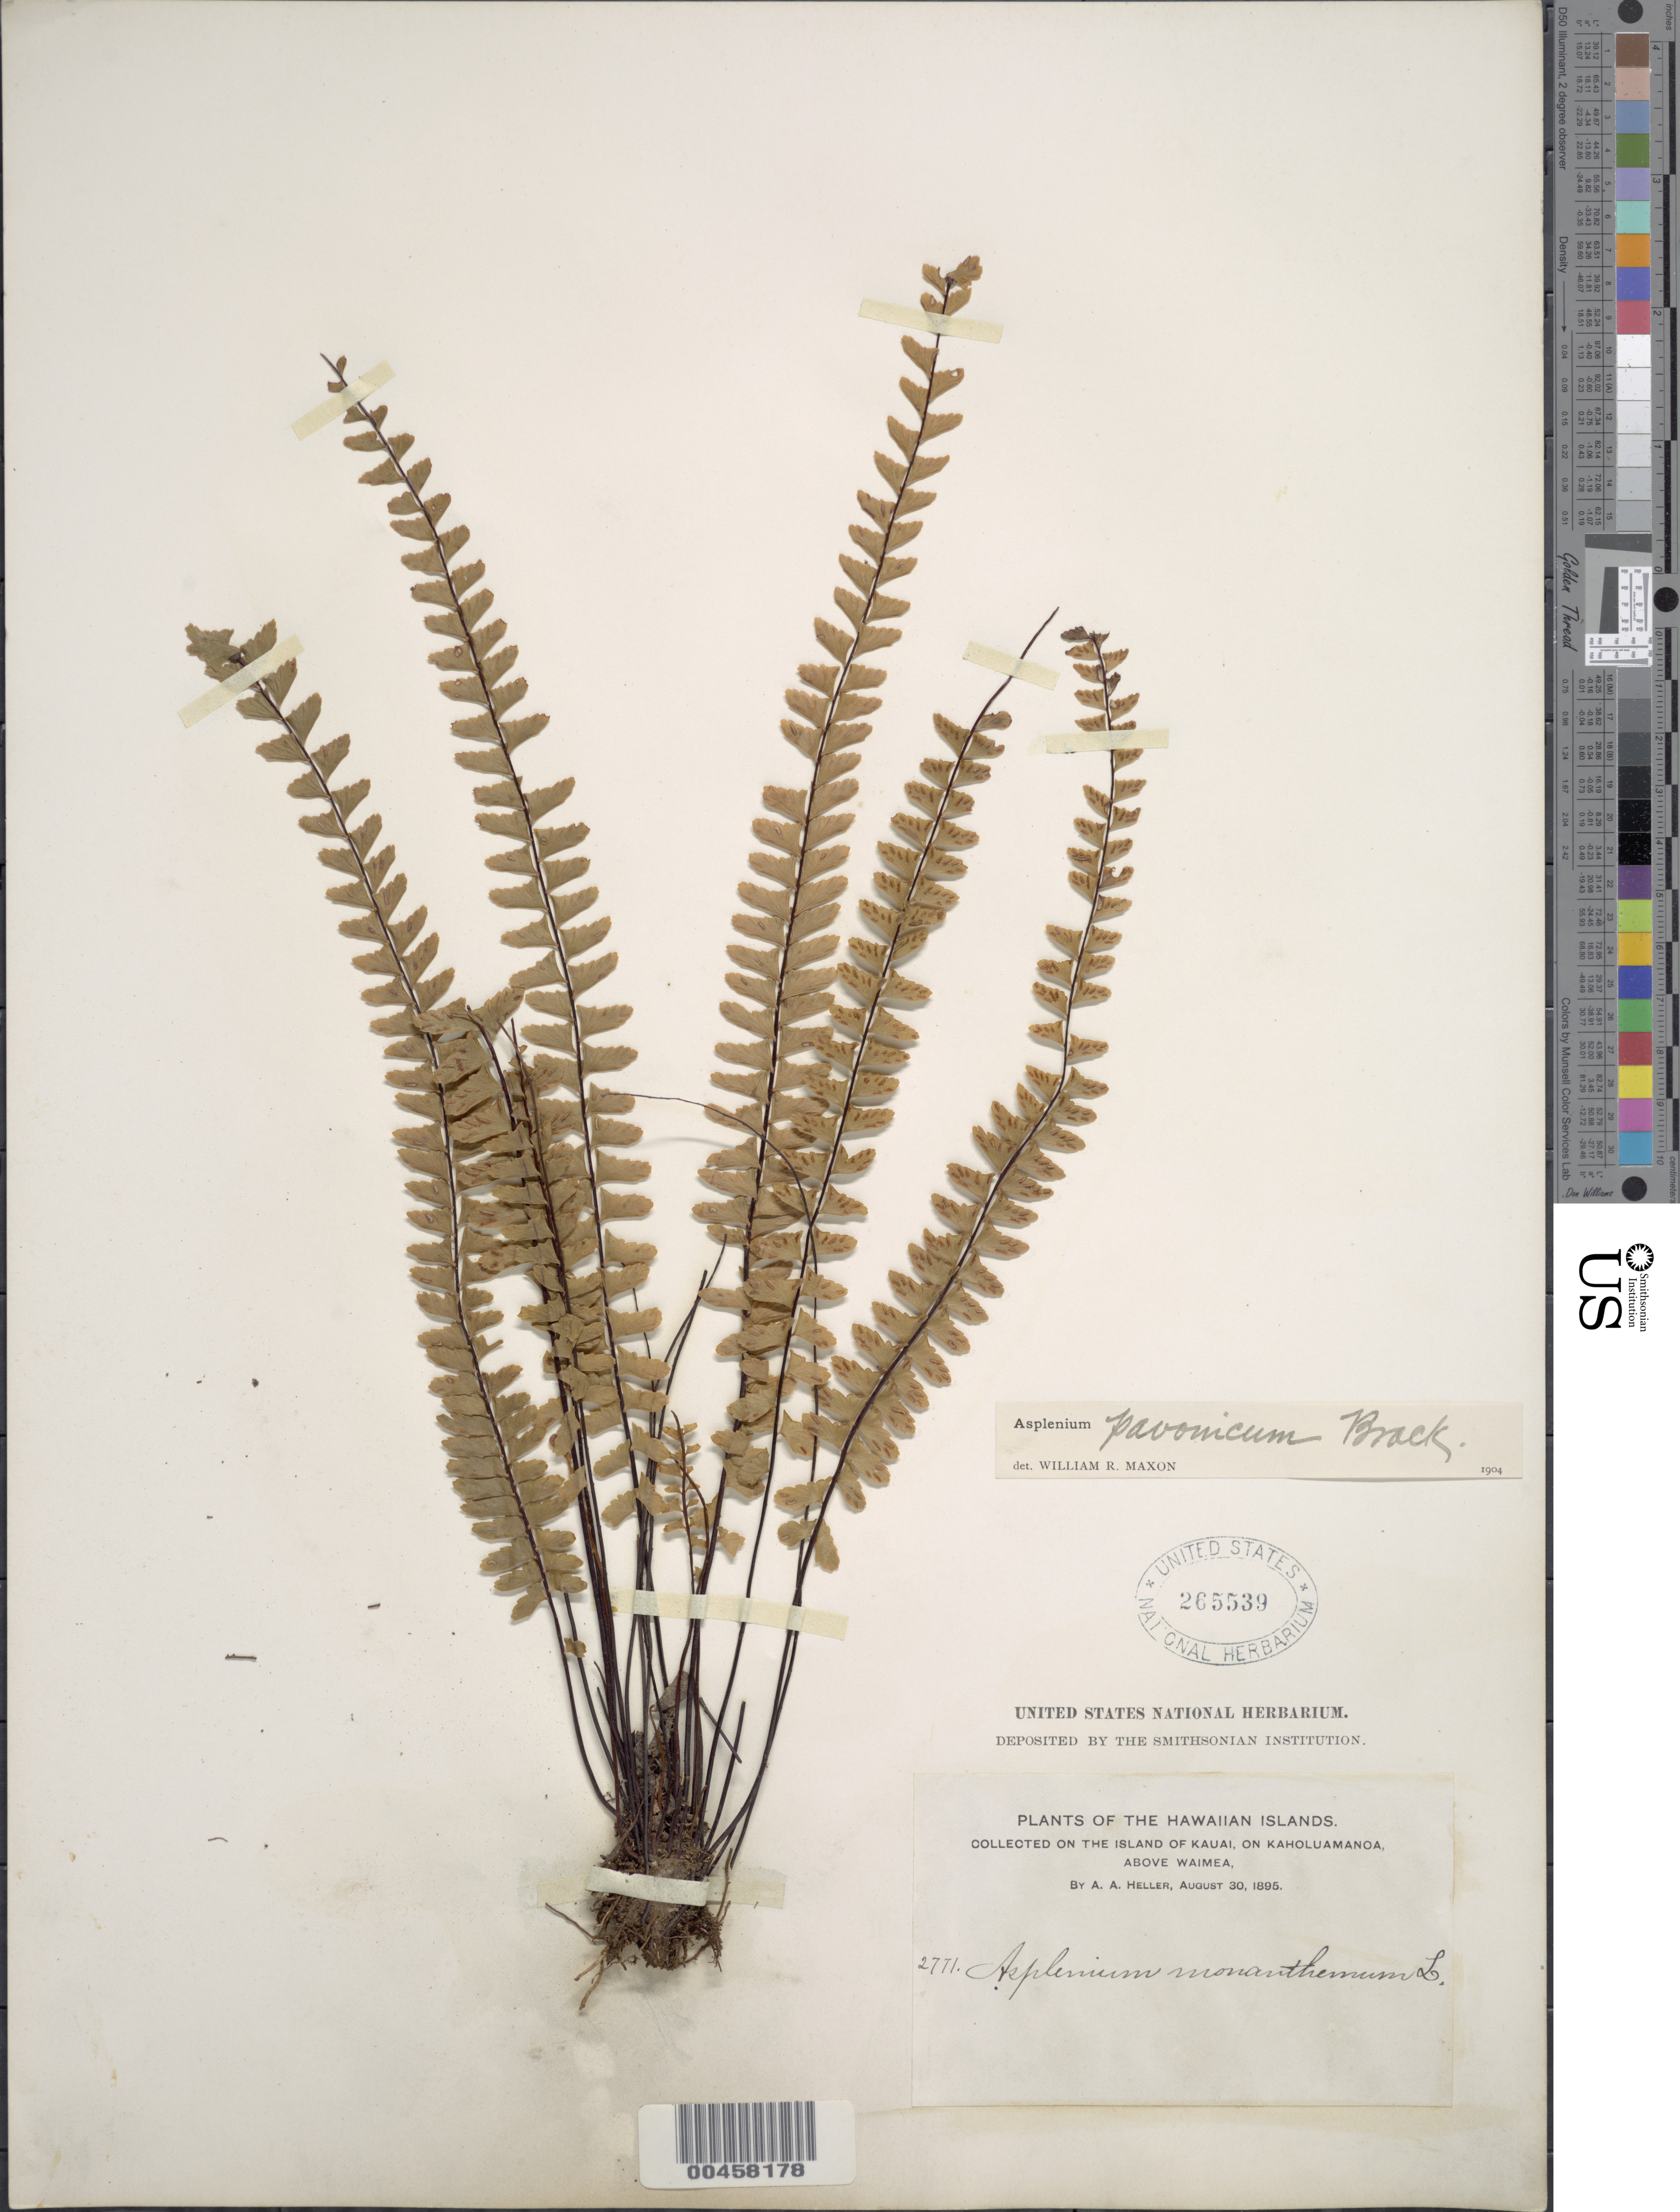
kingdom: Plantae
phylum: Tracheophyta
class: Polypodiopsida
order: Polypodiales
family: Aspleniaceae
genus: Asplenium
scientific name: Asplenium normale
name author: D. Don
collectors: A. A. Heller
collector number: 2771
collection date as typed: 30 Aug 1895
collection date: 1895-08-30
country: United States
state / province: Hawaii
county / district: Kauai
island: Kaua'i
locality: On the island of Kauai, on Kaholuamanoa, above Waimea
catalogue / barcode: US 265539